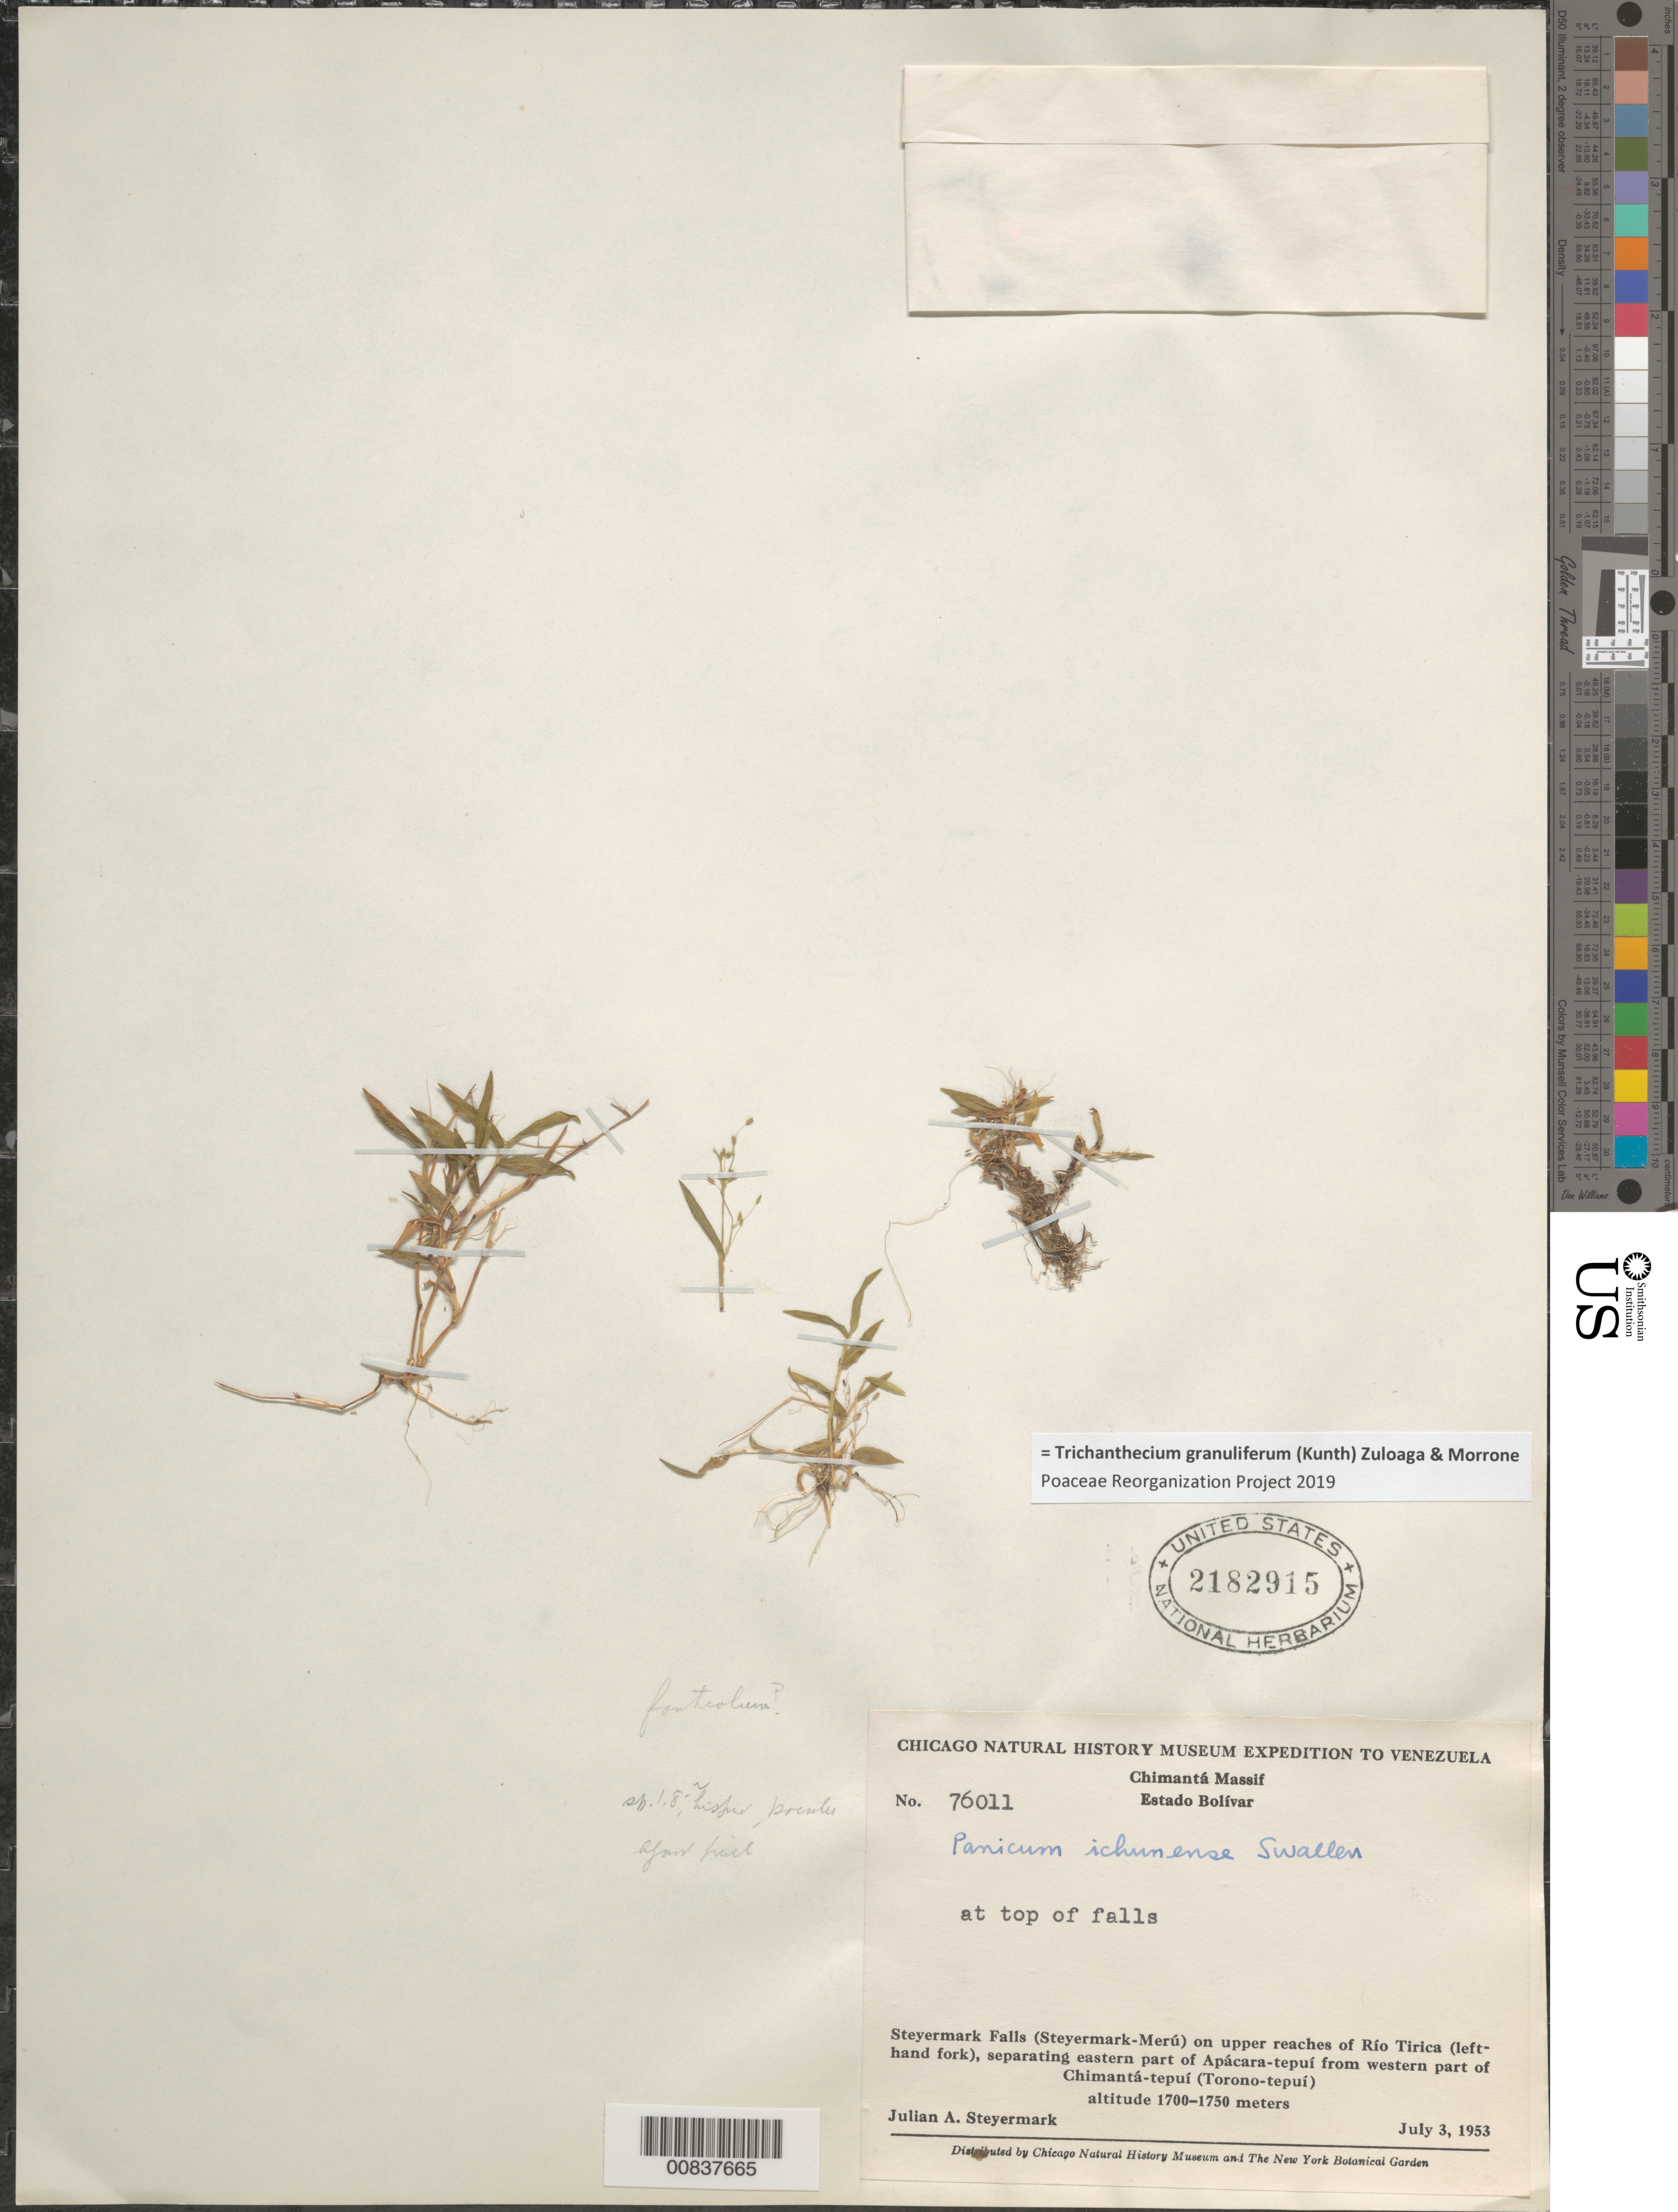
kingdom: Plantae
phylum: Tracheophyta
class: Liliopsida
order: Poales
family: Poaceae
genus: Trichanthecium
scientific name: Trichanthecium ichunense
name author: (Swallen) Zuloaga & Morrone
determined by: Poaceae Reorganization Project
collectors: J. Steyermark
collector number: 76011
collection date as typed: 3-Jul-53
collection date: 1953-07-03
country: Venezuela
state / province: Bolívar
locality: Steyermark Falls, Río Tirica, between Apácara-tepuí and Chimantá-tepuí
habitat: At top of falls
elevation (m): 1700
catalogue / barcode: US 2182915